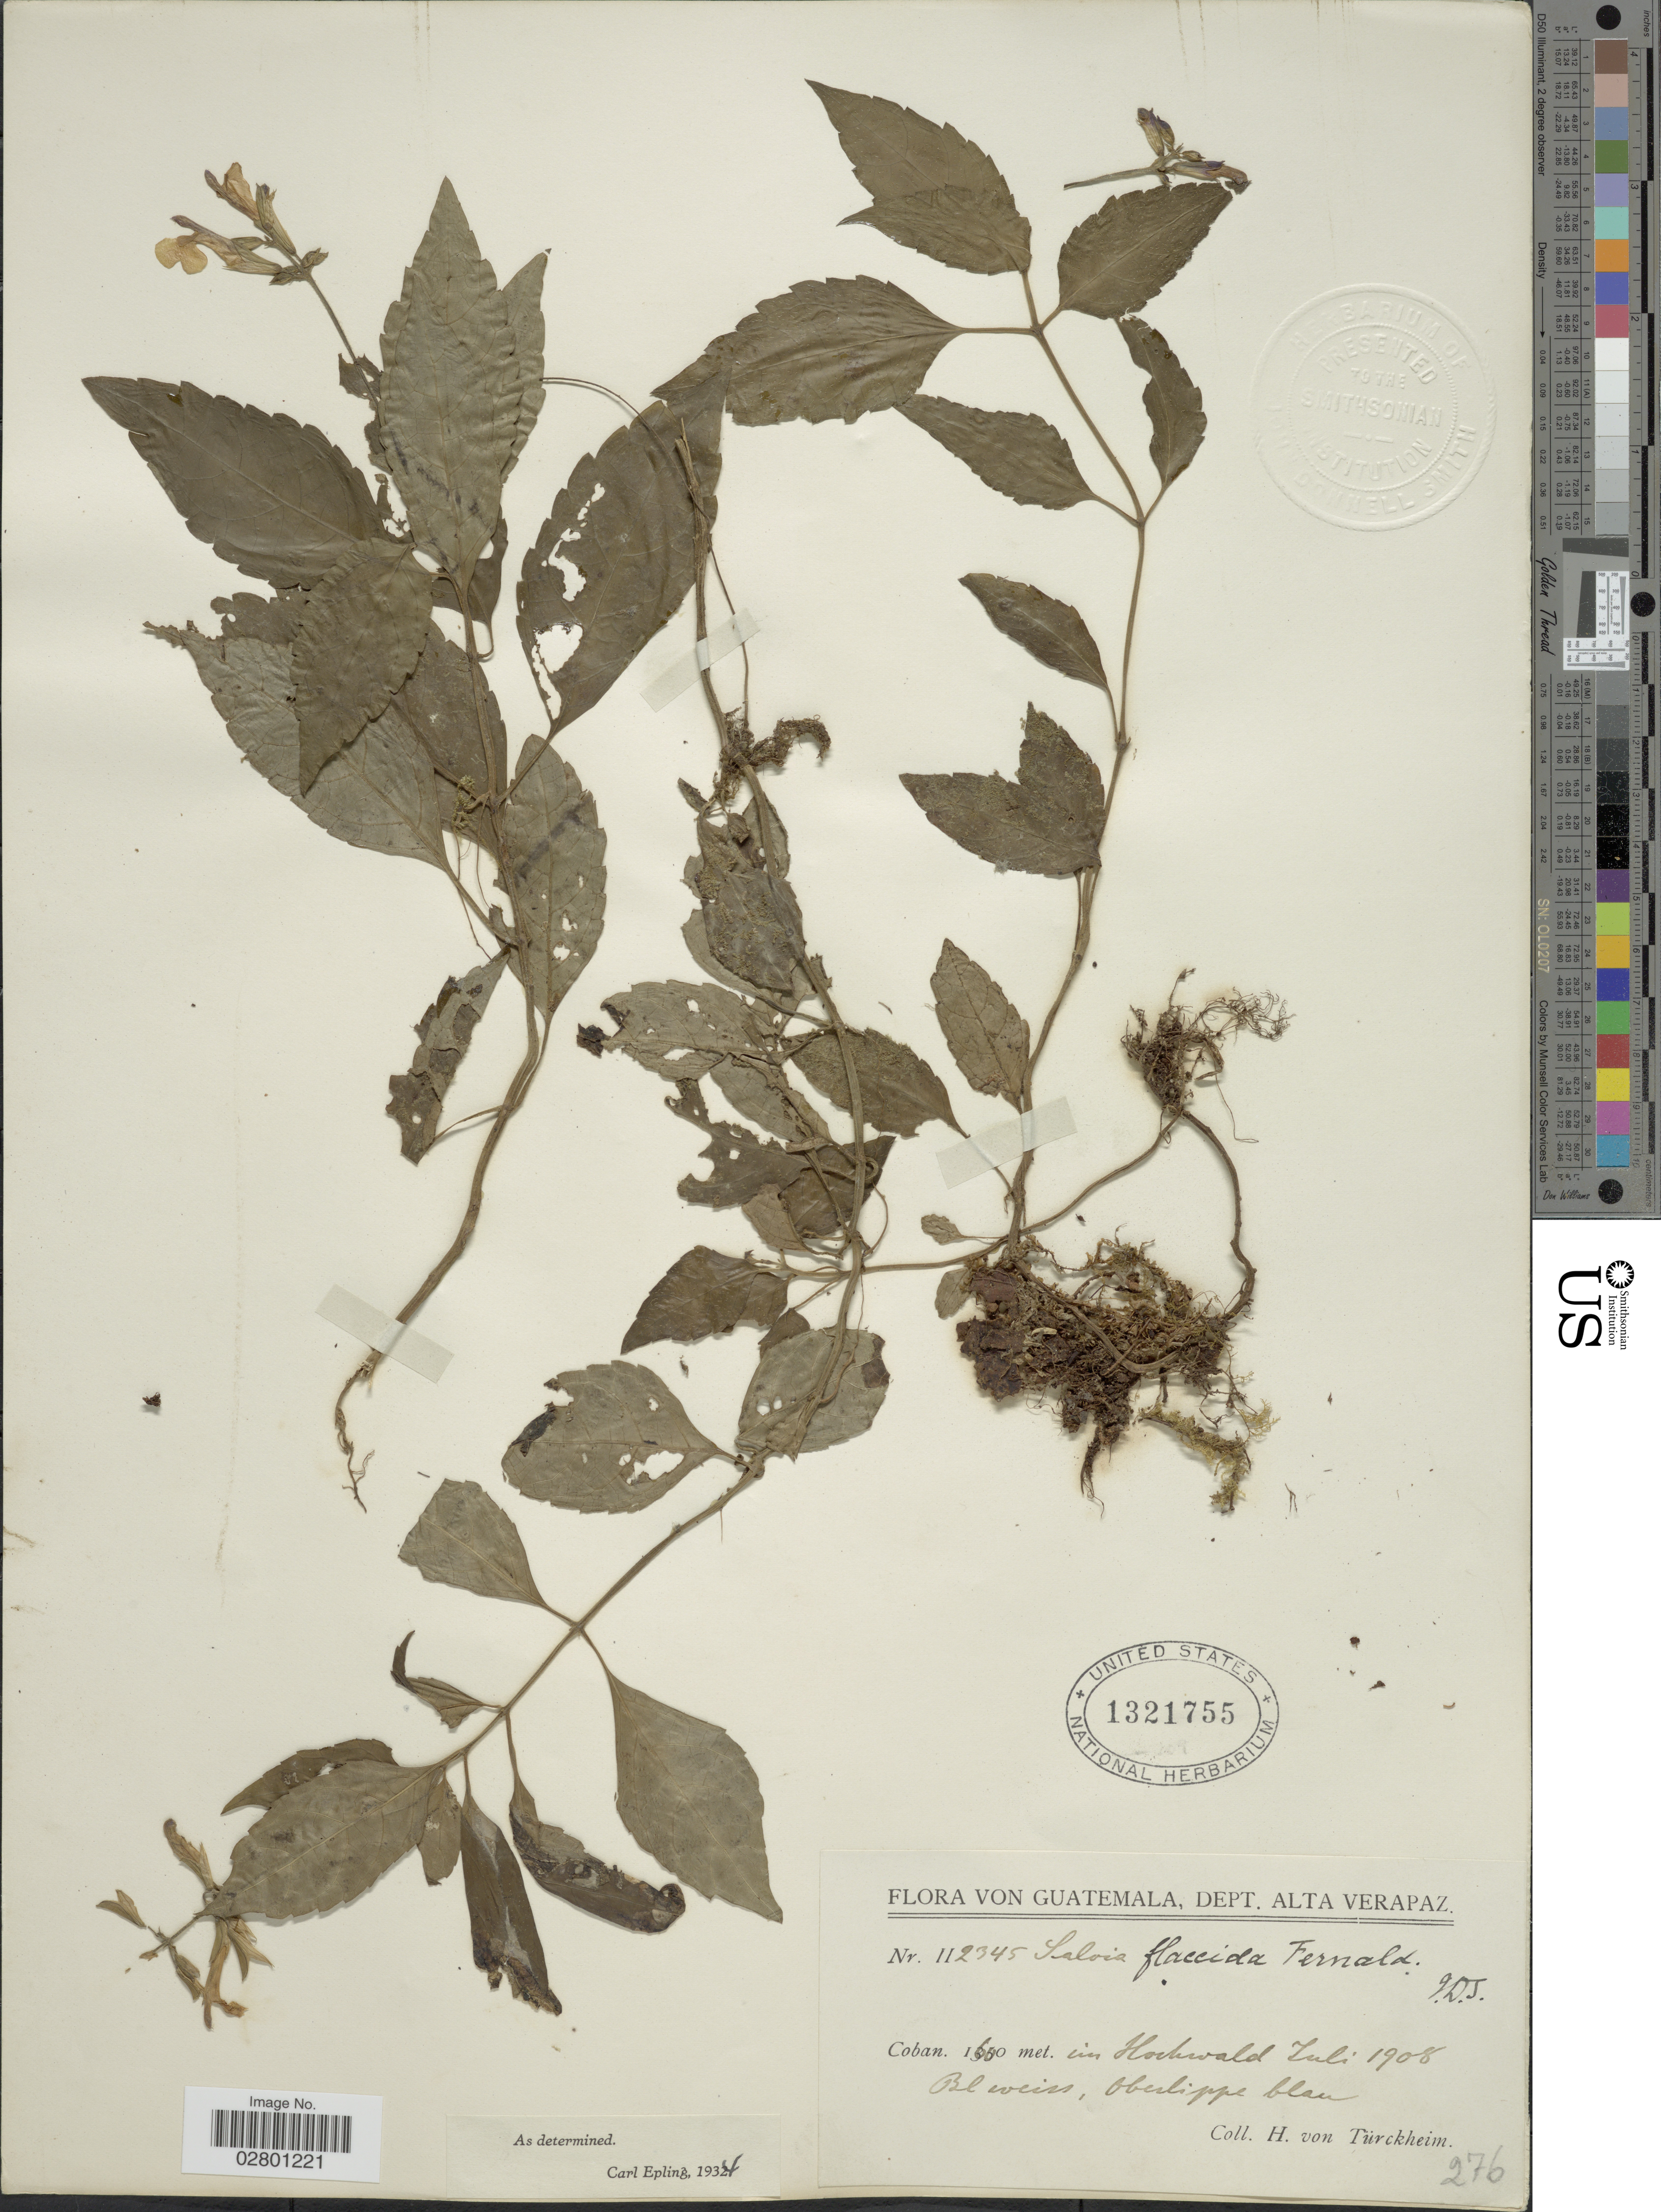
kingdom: Plantae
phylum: Tracheophyta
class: Magnoliopsida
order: Lamiales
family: Lamiaceae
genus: Salvia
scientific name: Salvia flaccida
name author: Fernald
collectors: H. von Türckheim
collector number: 112345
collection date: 1908-07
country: Guatemala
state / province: Alta Verapaz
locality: Dept. Alta Verapaz. Coban.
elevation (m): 1600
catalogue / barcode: US 1321755